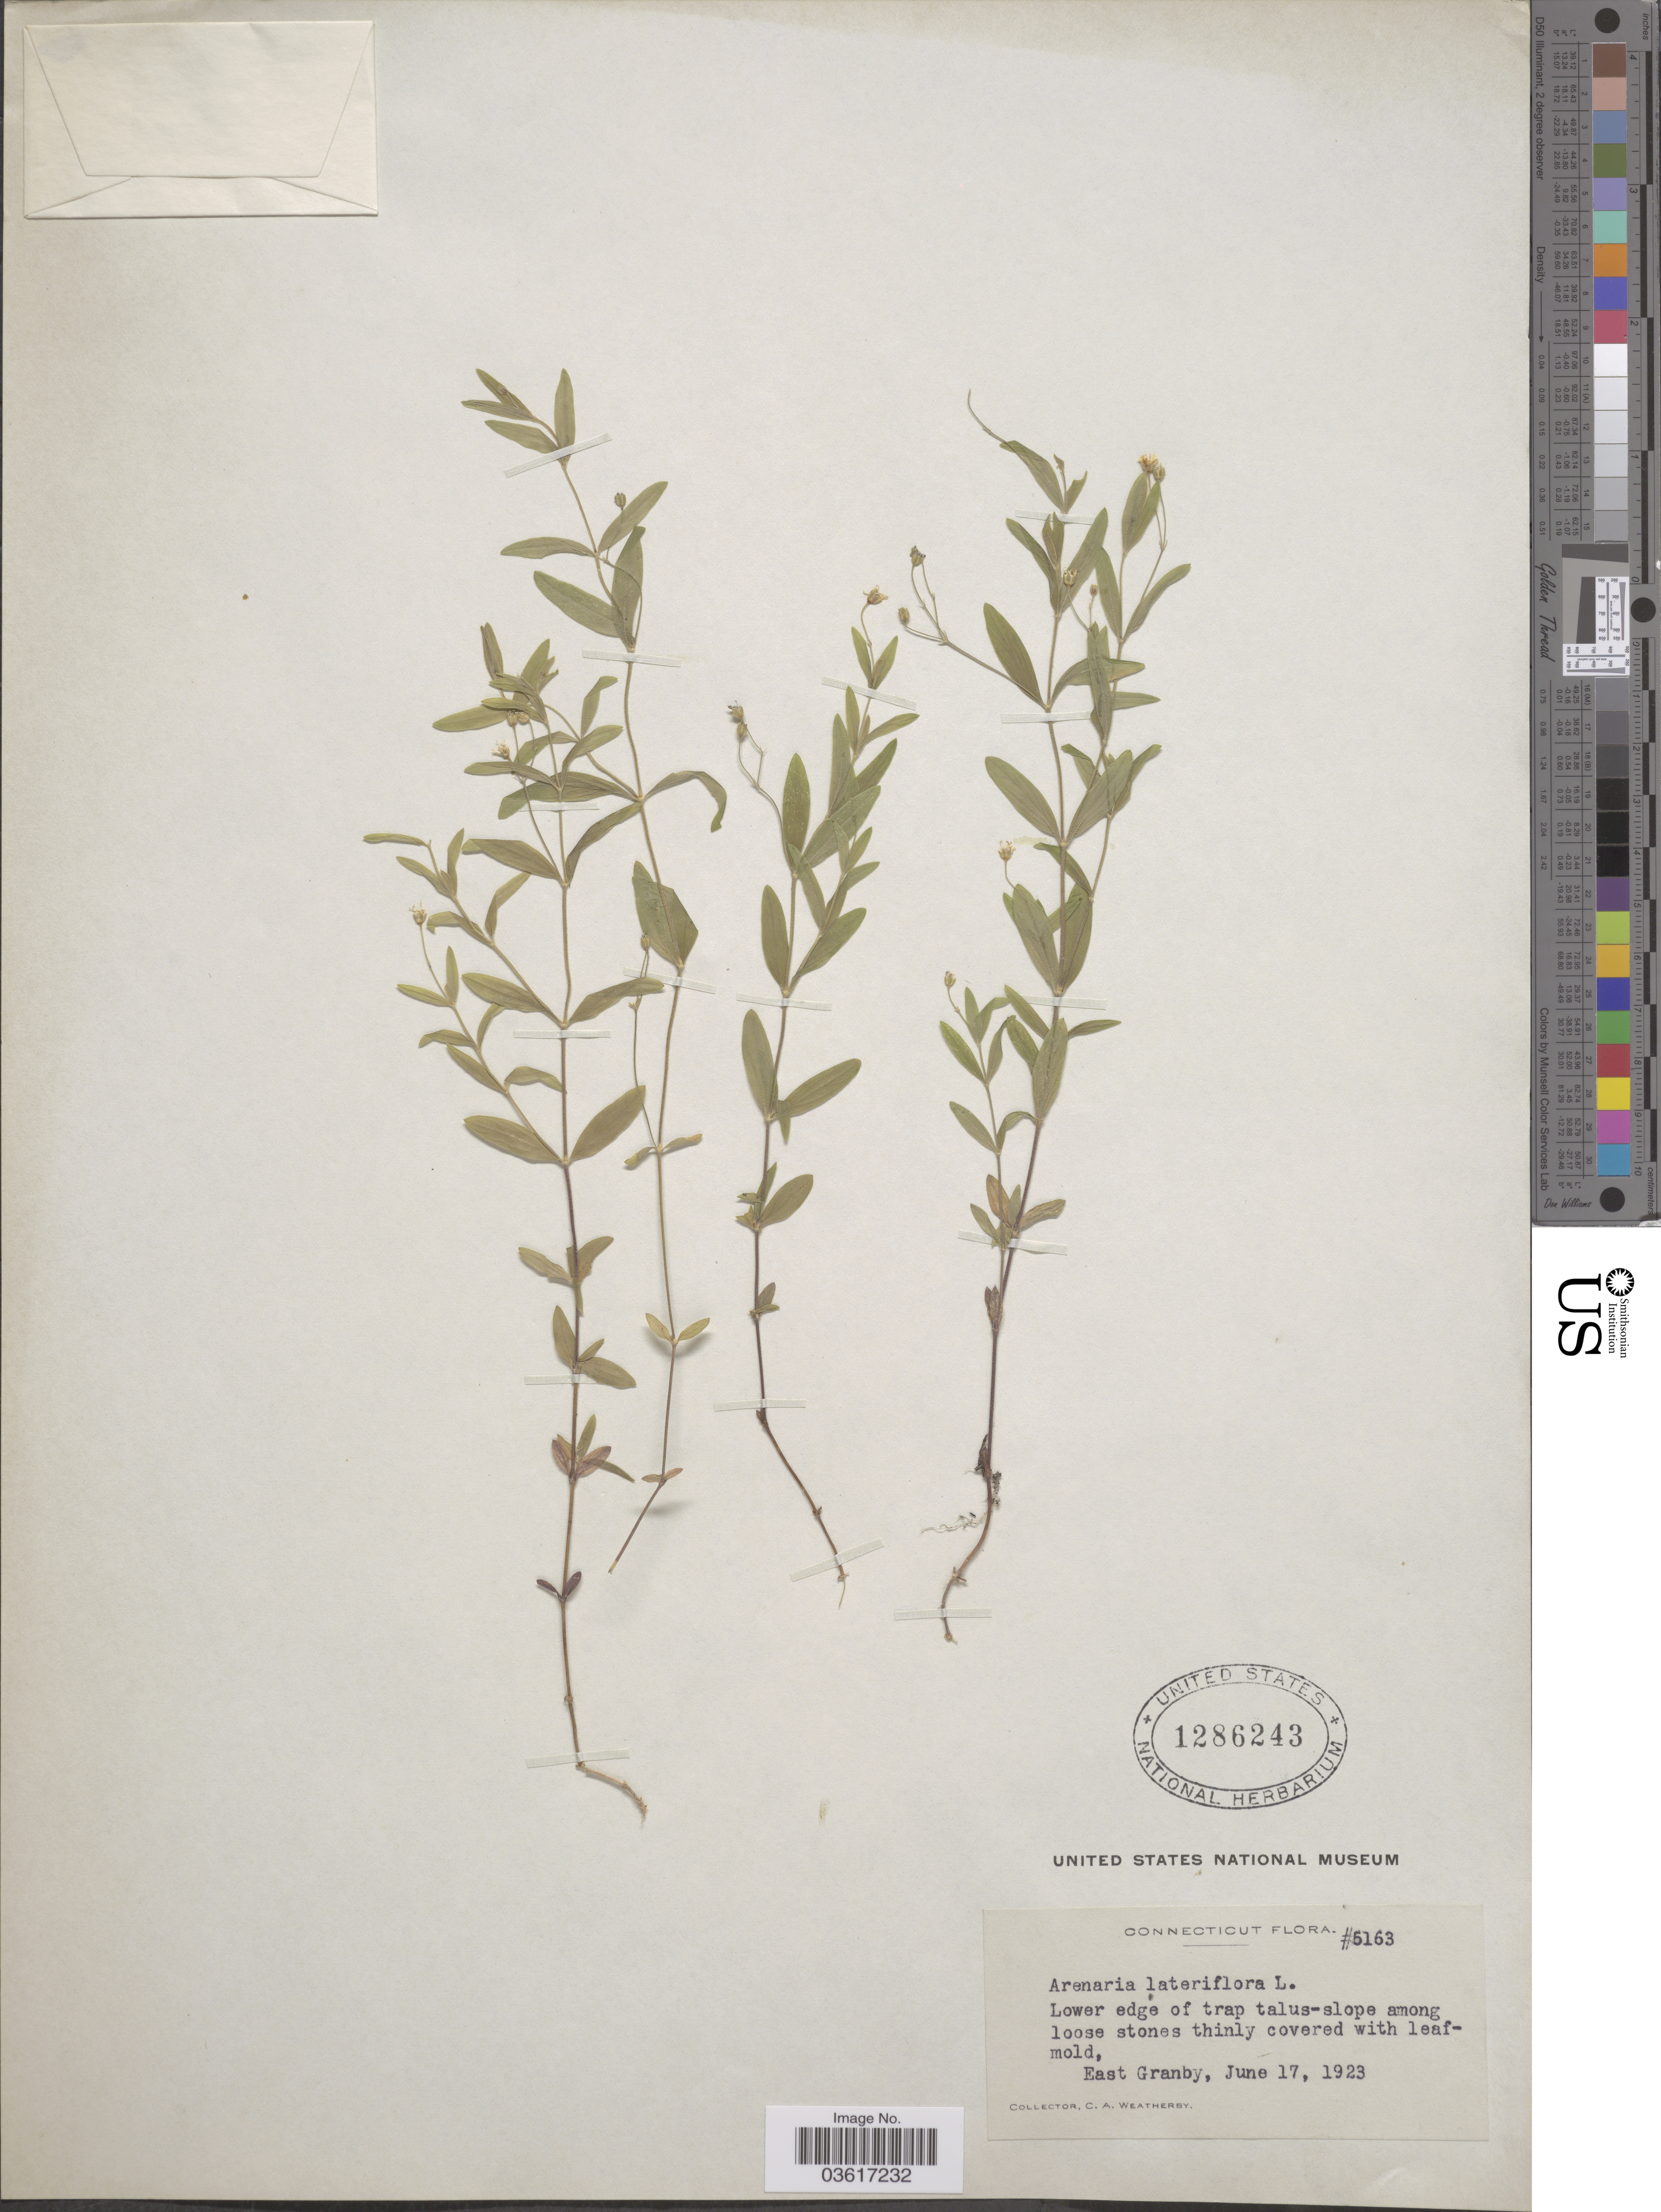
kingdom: Plantae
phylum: Tracheophyta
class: Magnoliopsida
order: Caryophyllales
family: Caryophyllaceae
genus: Moehringia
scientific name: Moehringia lateriflora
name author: (L.) Fenzl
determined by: Strong, Mark T., (BOT), Smithsonian Institution - National Museum of Natural History (UNITED STATES)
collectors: C. A. Weatherby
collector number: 5163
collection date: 1923-06-17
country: United States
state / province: Connecticut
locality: East Granby.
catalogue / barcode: US 1286243